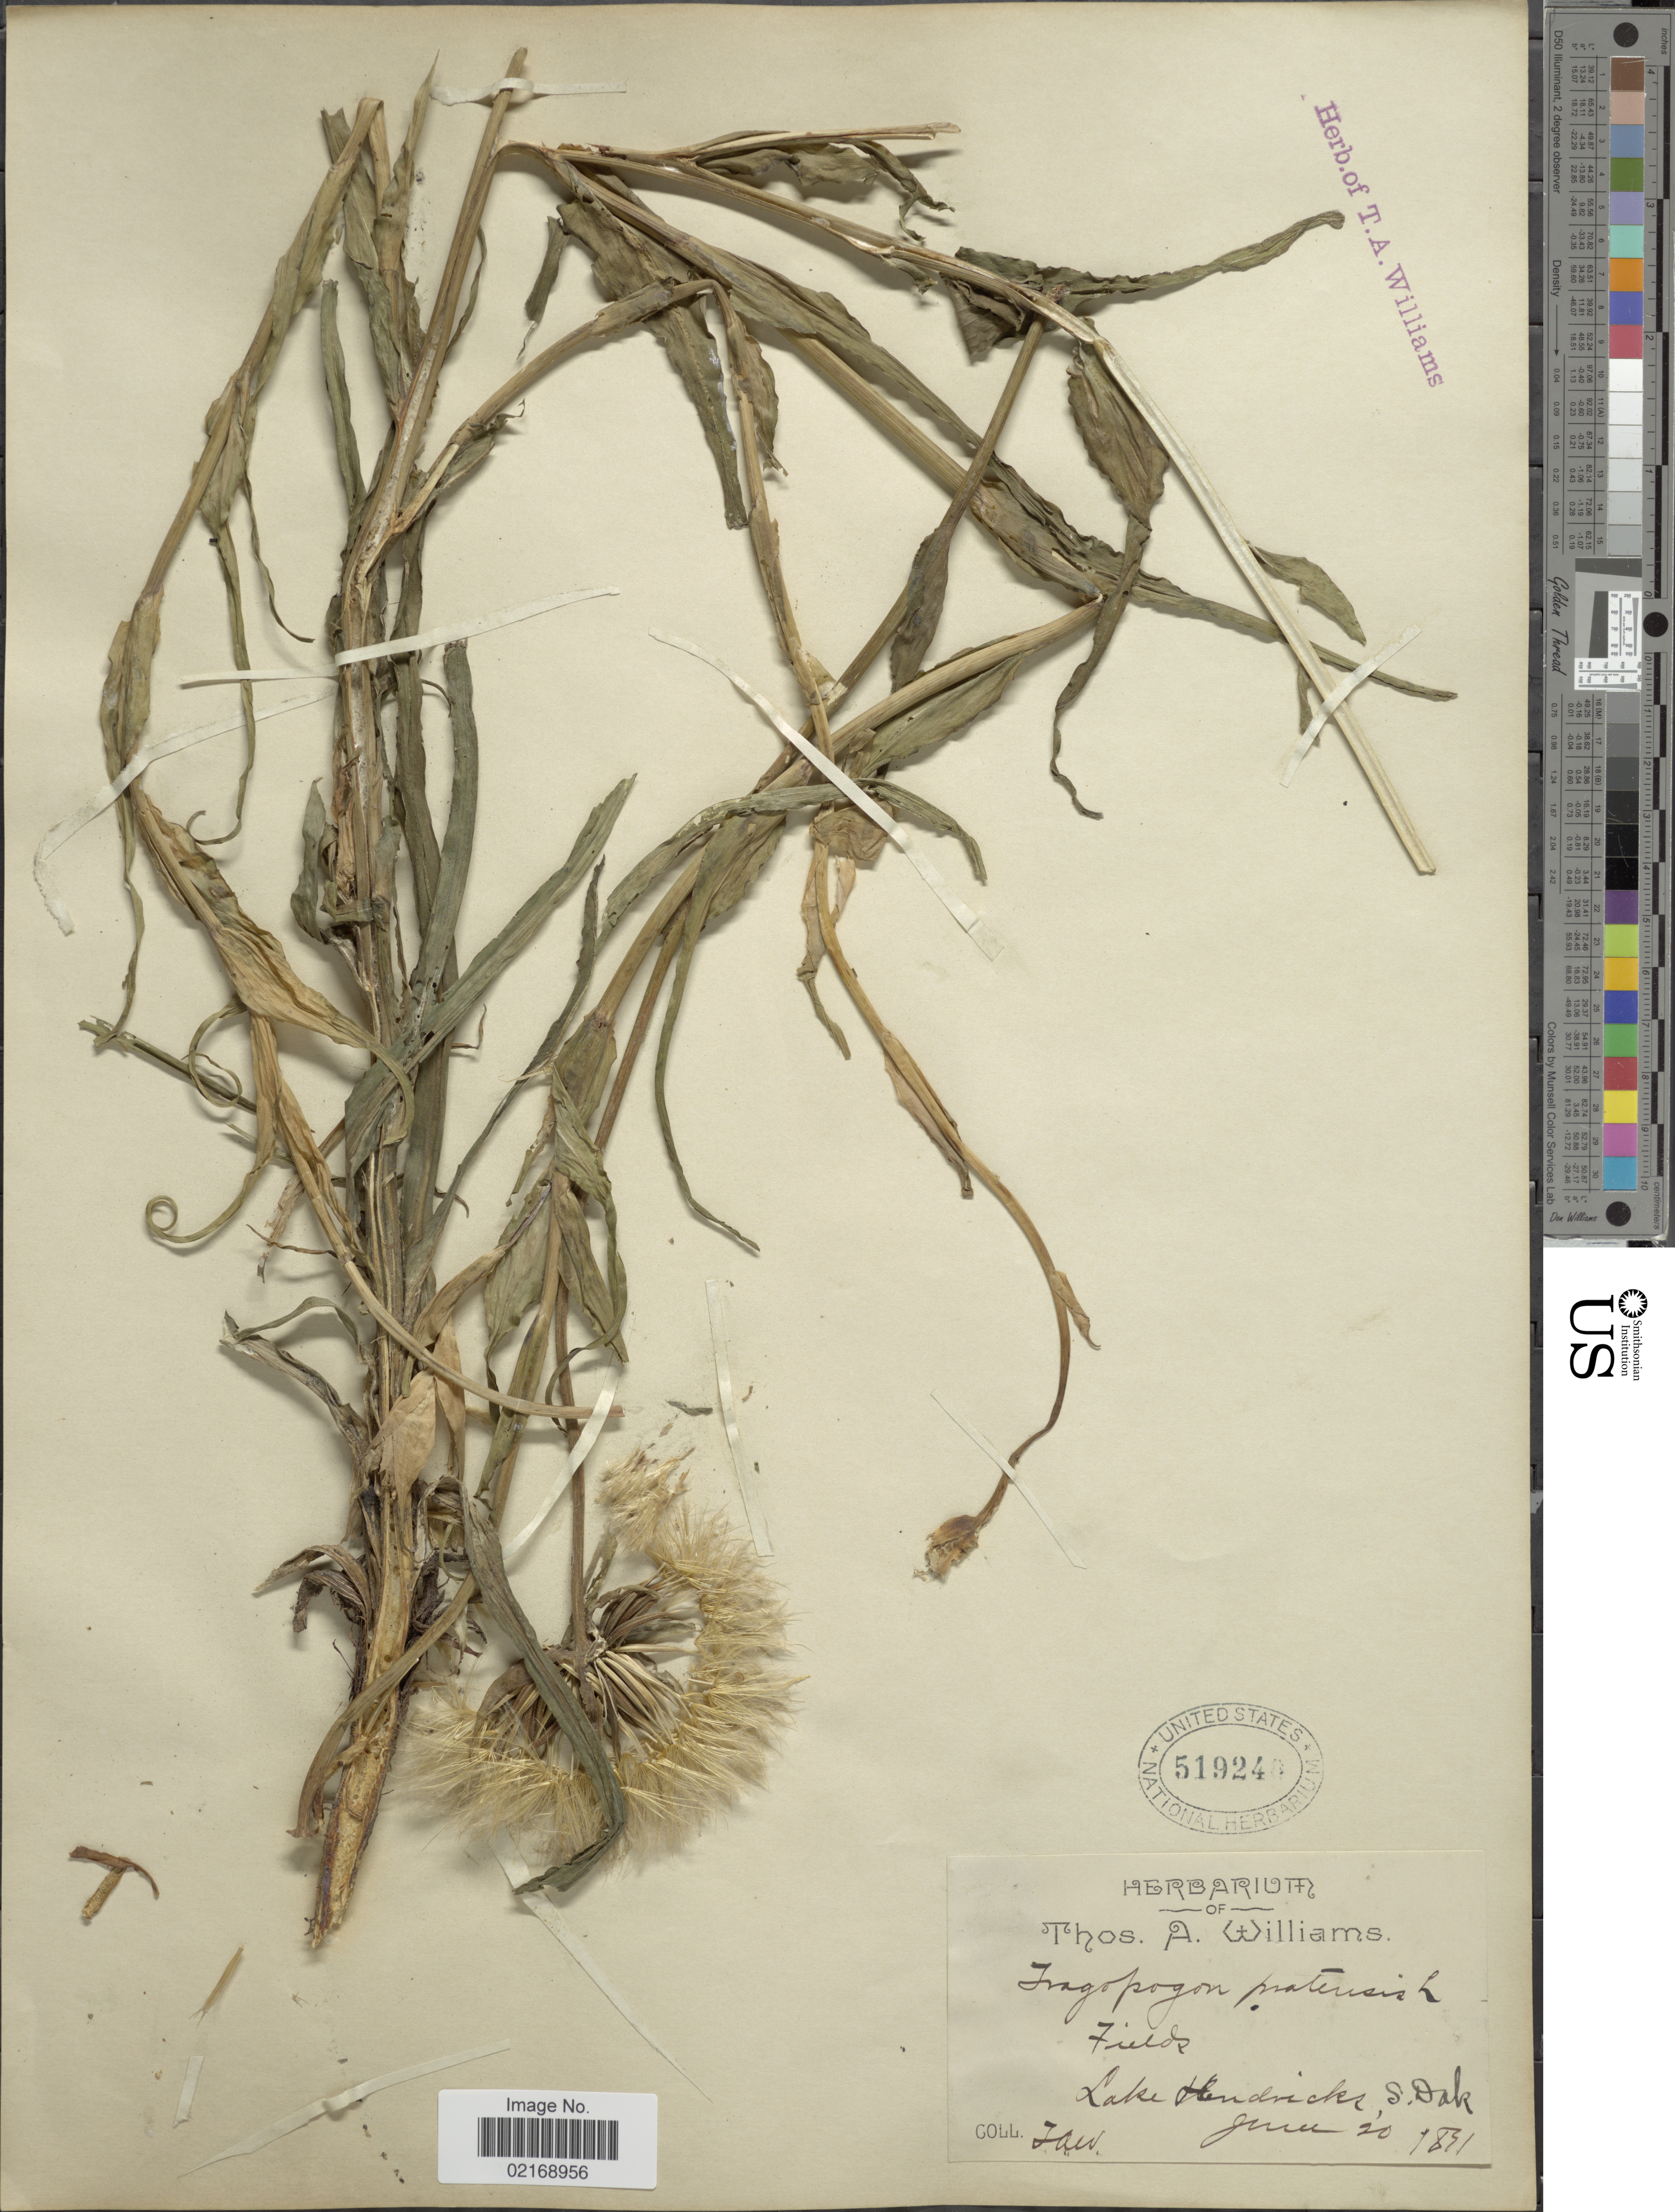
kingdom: Plantae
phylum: Tracheophyta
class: Magnoliopsida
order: Asterales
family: Asteraceae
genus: Tragopogon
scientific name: Tragopogon pratensis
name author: L.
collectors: T. A. Williams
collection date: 1891-06-20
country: United States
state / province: South Dakota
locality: Lake Hendricks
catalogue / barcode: US 519240